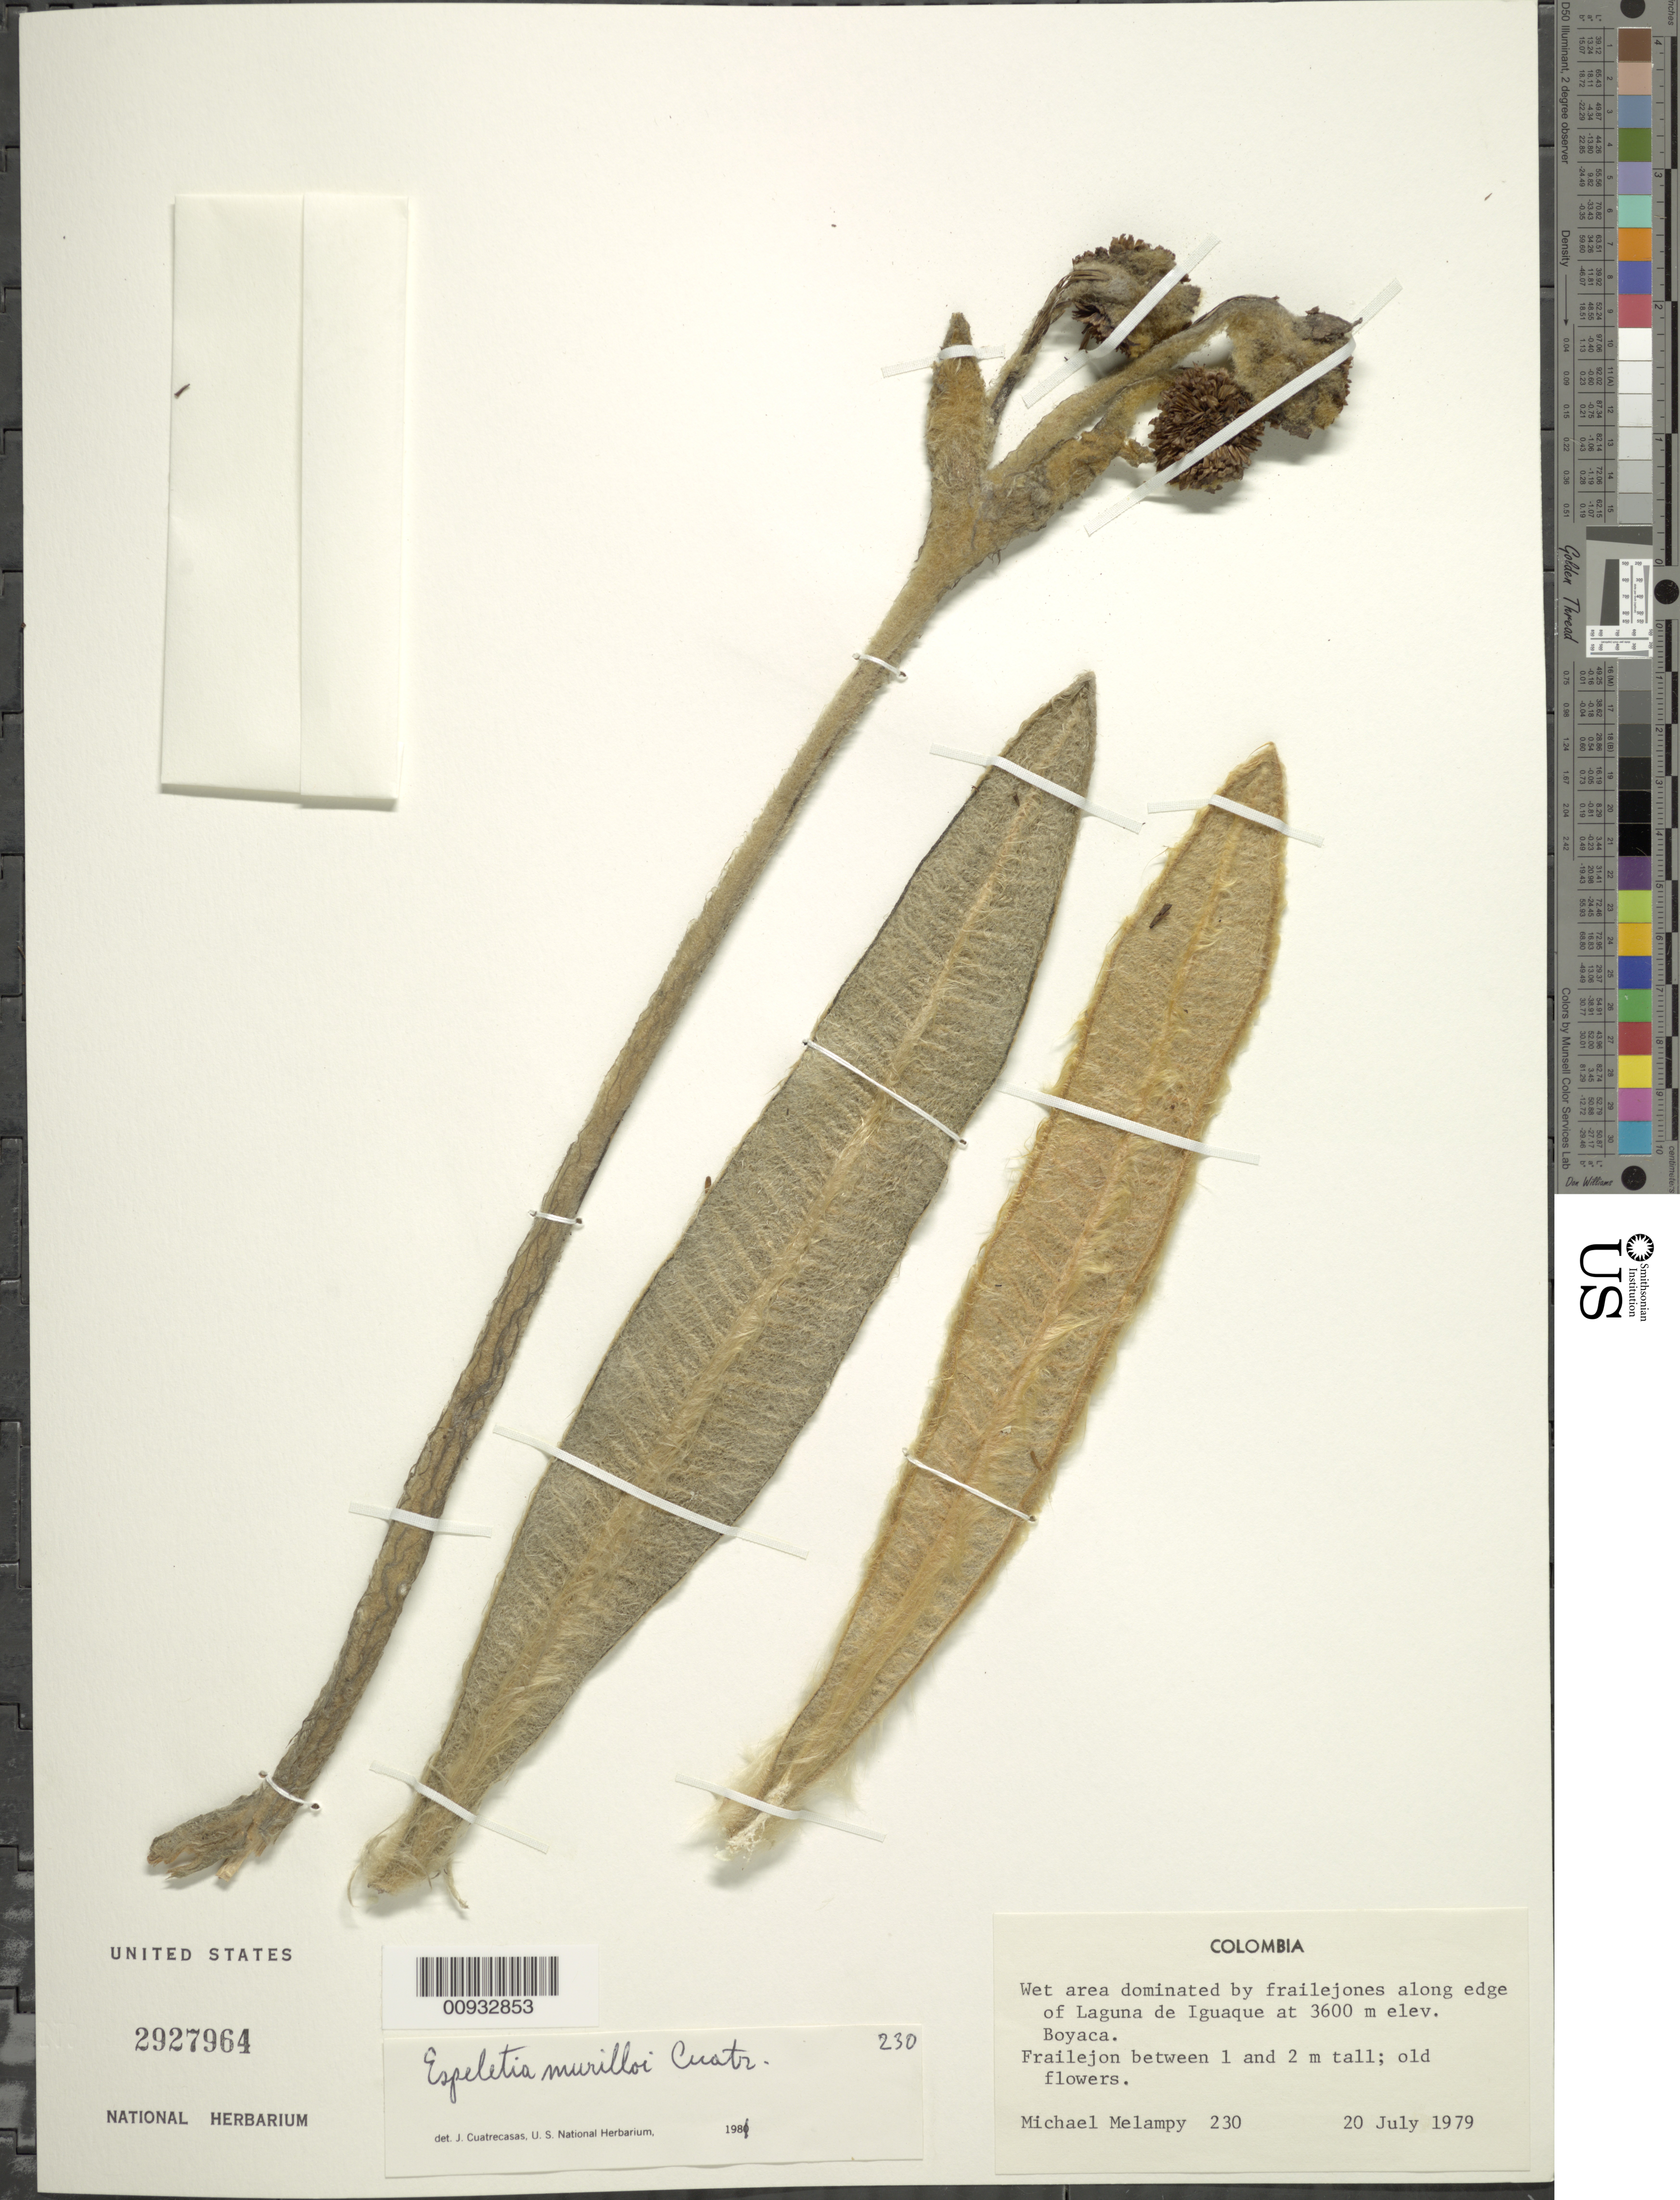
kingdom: Plantae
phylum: Tracheophyta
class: Magnoliopsida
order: Asterales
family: Asteraceae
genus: Espeletia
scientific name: Espeletia murilloi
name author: Cuatrec.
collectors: M. Melampy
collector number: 230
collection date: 1979-07-20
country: Colombia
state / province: Boyacá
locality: Páramo de Iguaque. Along the edge of Laguna de Iguaque.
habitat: Wet area dominated by fraailejones.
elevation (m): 3600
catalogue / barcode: US 2927964